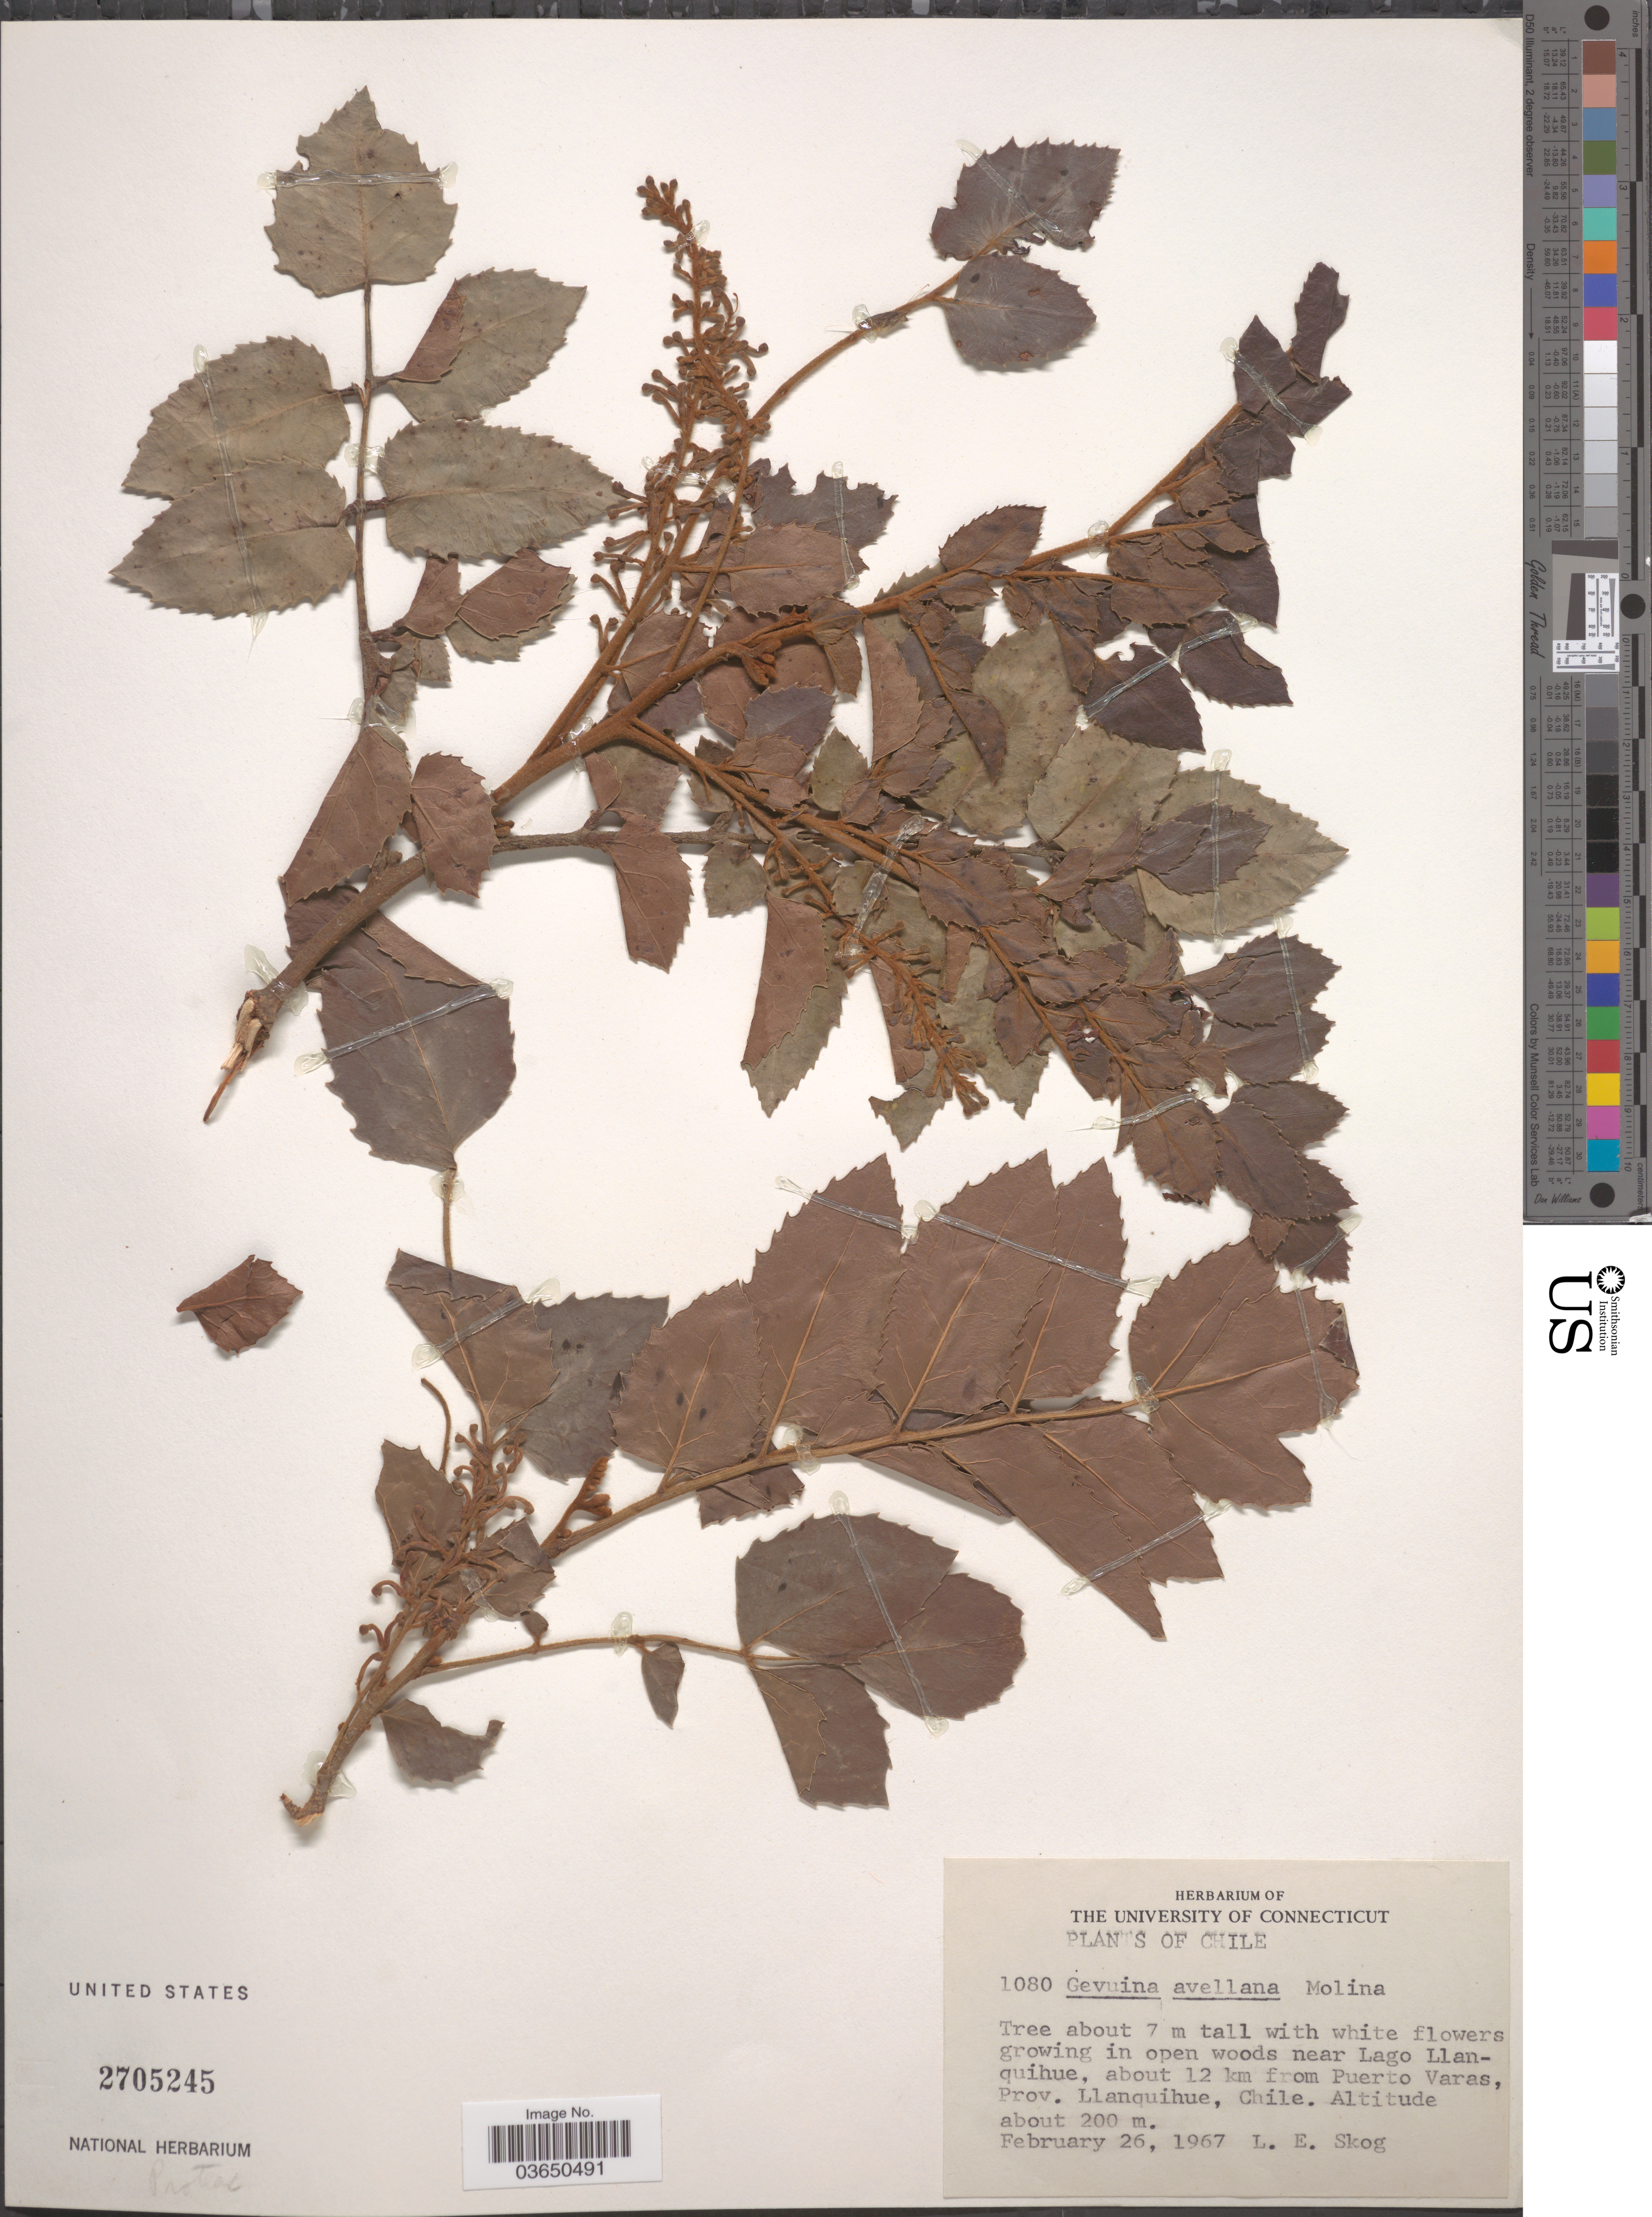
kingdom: Plantae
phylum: Tracheophyta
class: Magnoliopsida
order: Proteales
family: Proteaceae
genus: Gevuina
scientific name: Gevuina avellana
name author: Molina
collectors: L. E. Skog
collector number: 1080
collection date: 1967-02-26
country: Chile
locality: In open woods near Lago Llanquihue, about 12 km from Puerto Varas, Prov. Llanquihue.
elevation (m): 200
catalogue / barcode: US 2705245